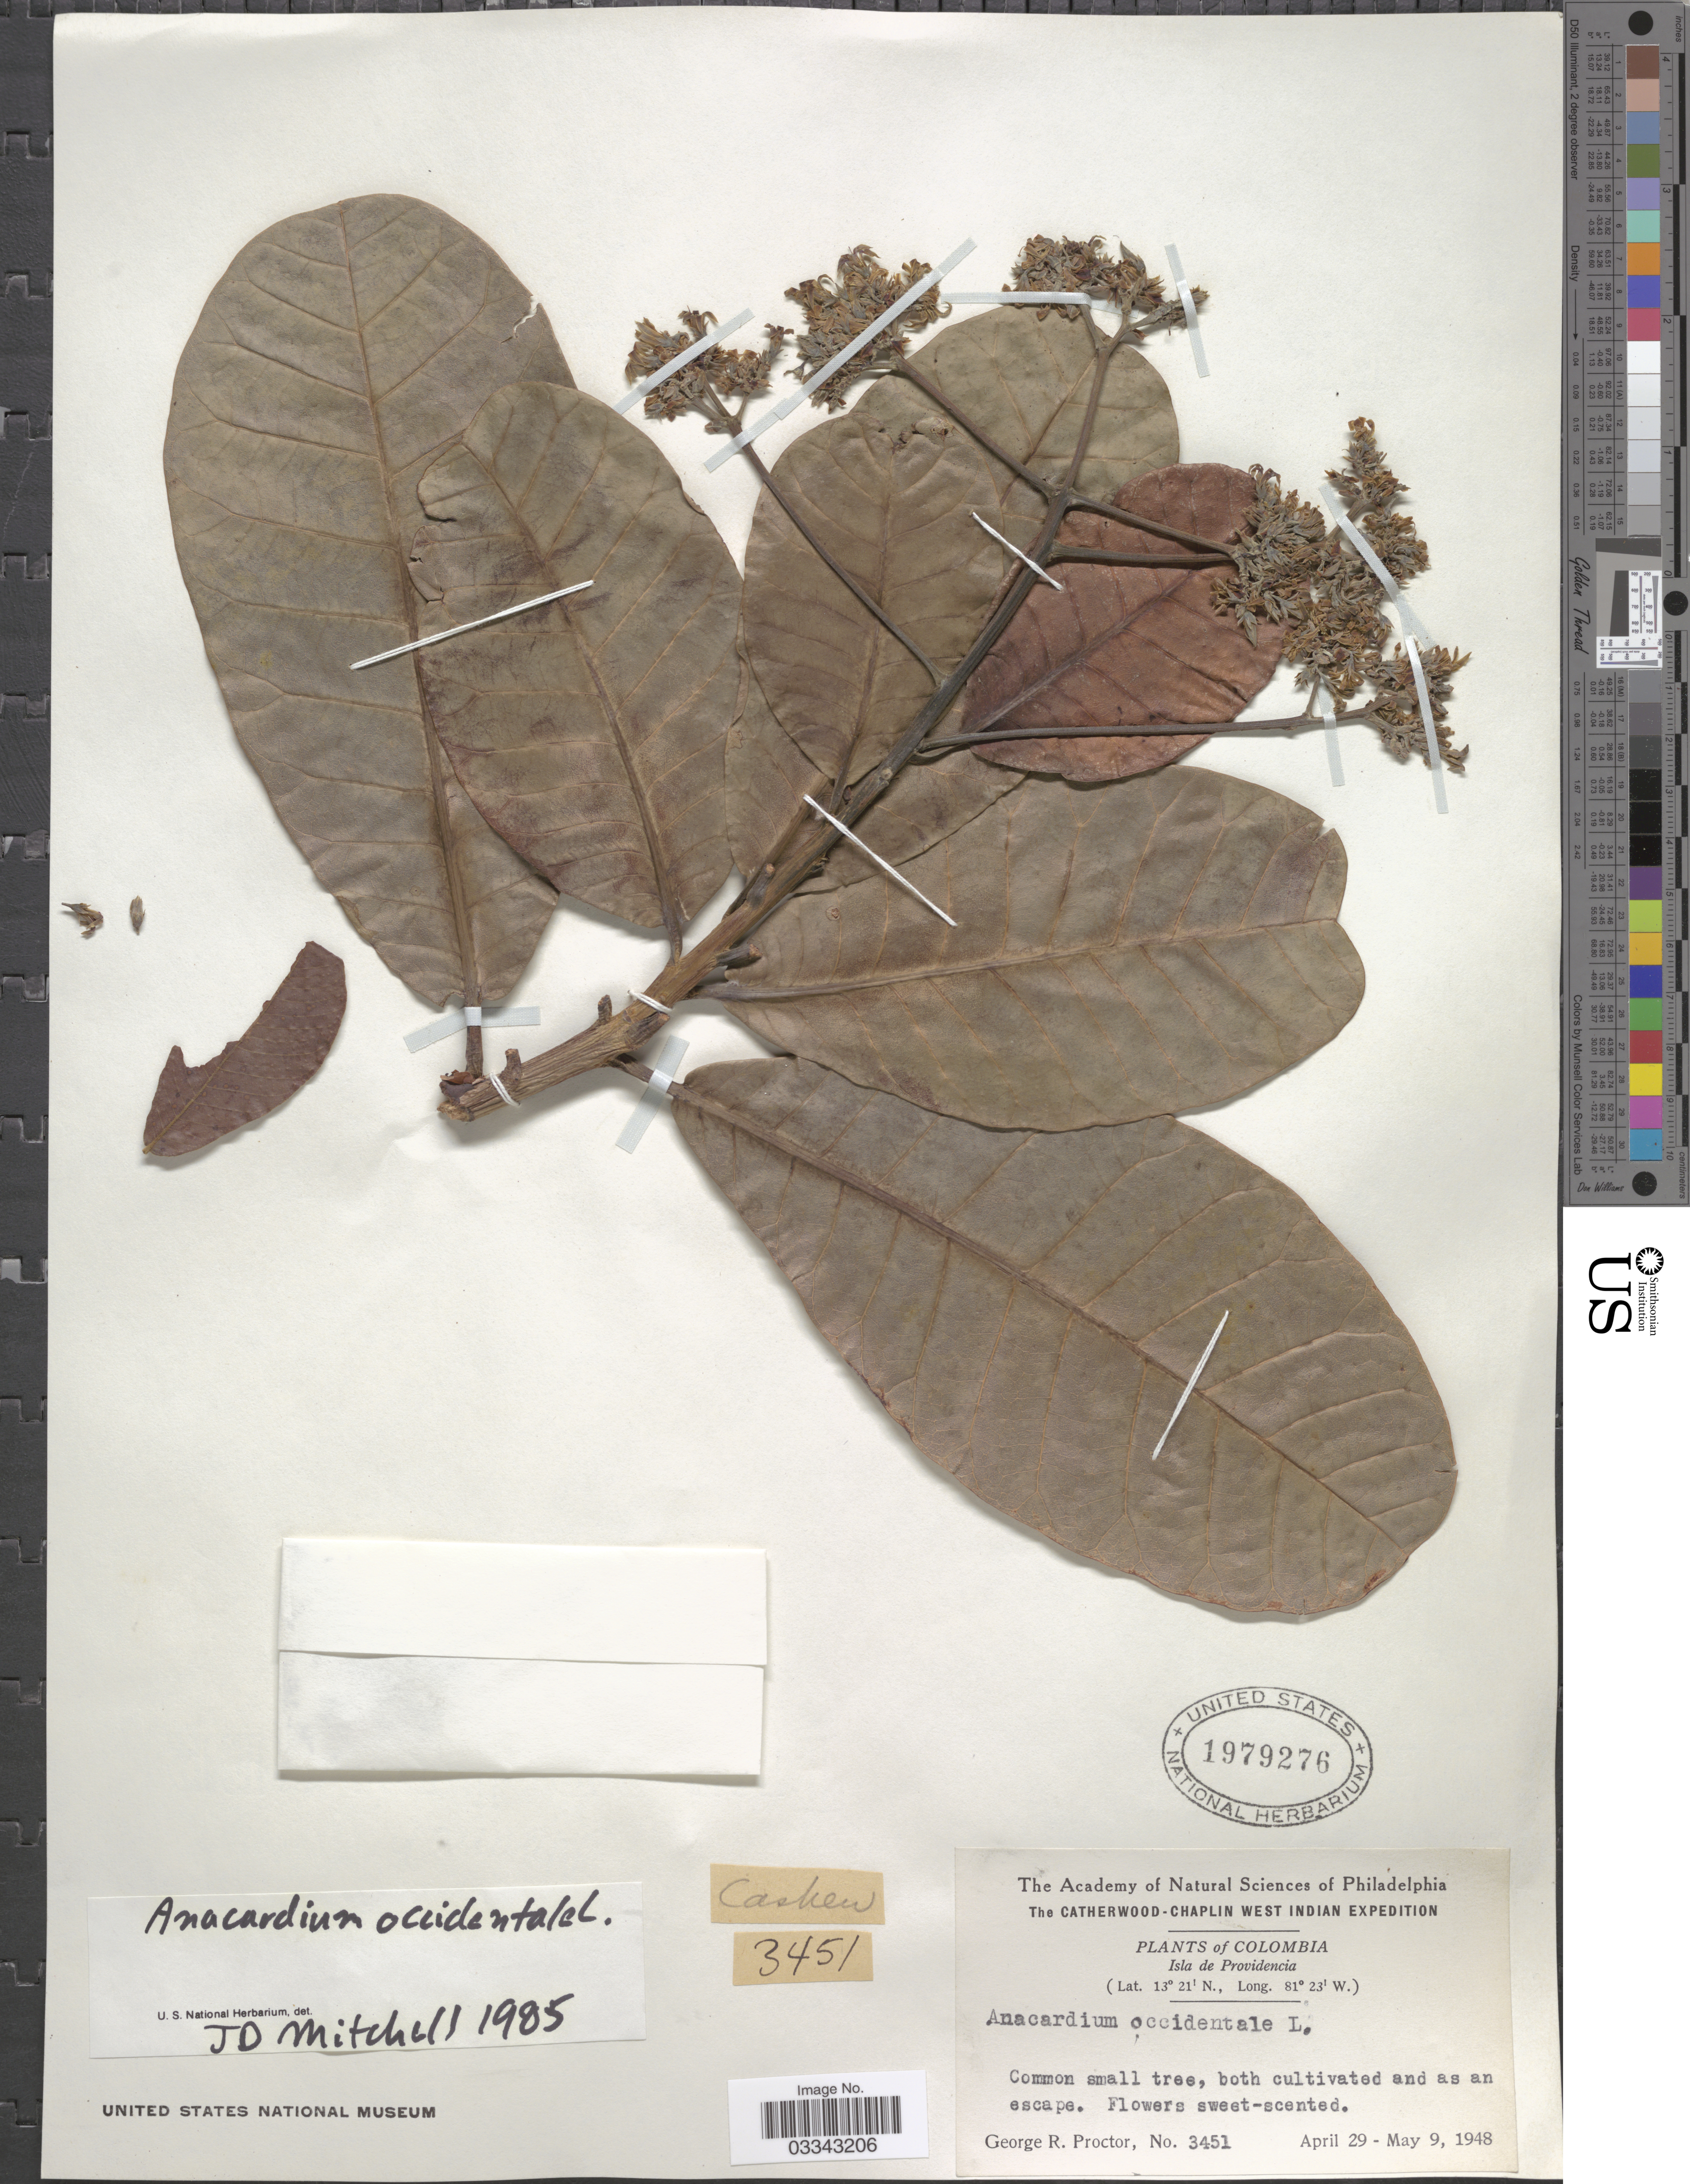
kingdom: Plantae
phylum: Tracheophyta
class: Magnoliopsida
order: Sapindales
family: Anacardiaceae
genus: Anacardium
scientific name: Anacardium occidentale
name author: L.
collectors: G. Proctor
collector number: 3451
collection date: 1948-04-29/1948-05-09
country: Colombia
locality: Isla de Providencia.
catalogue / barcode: US 1979276